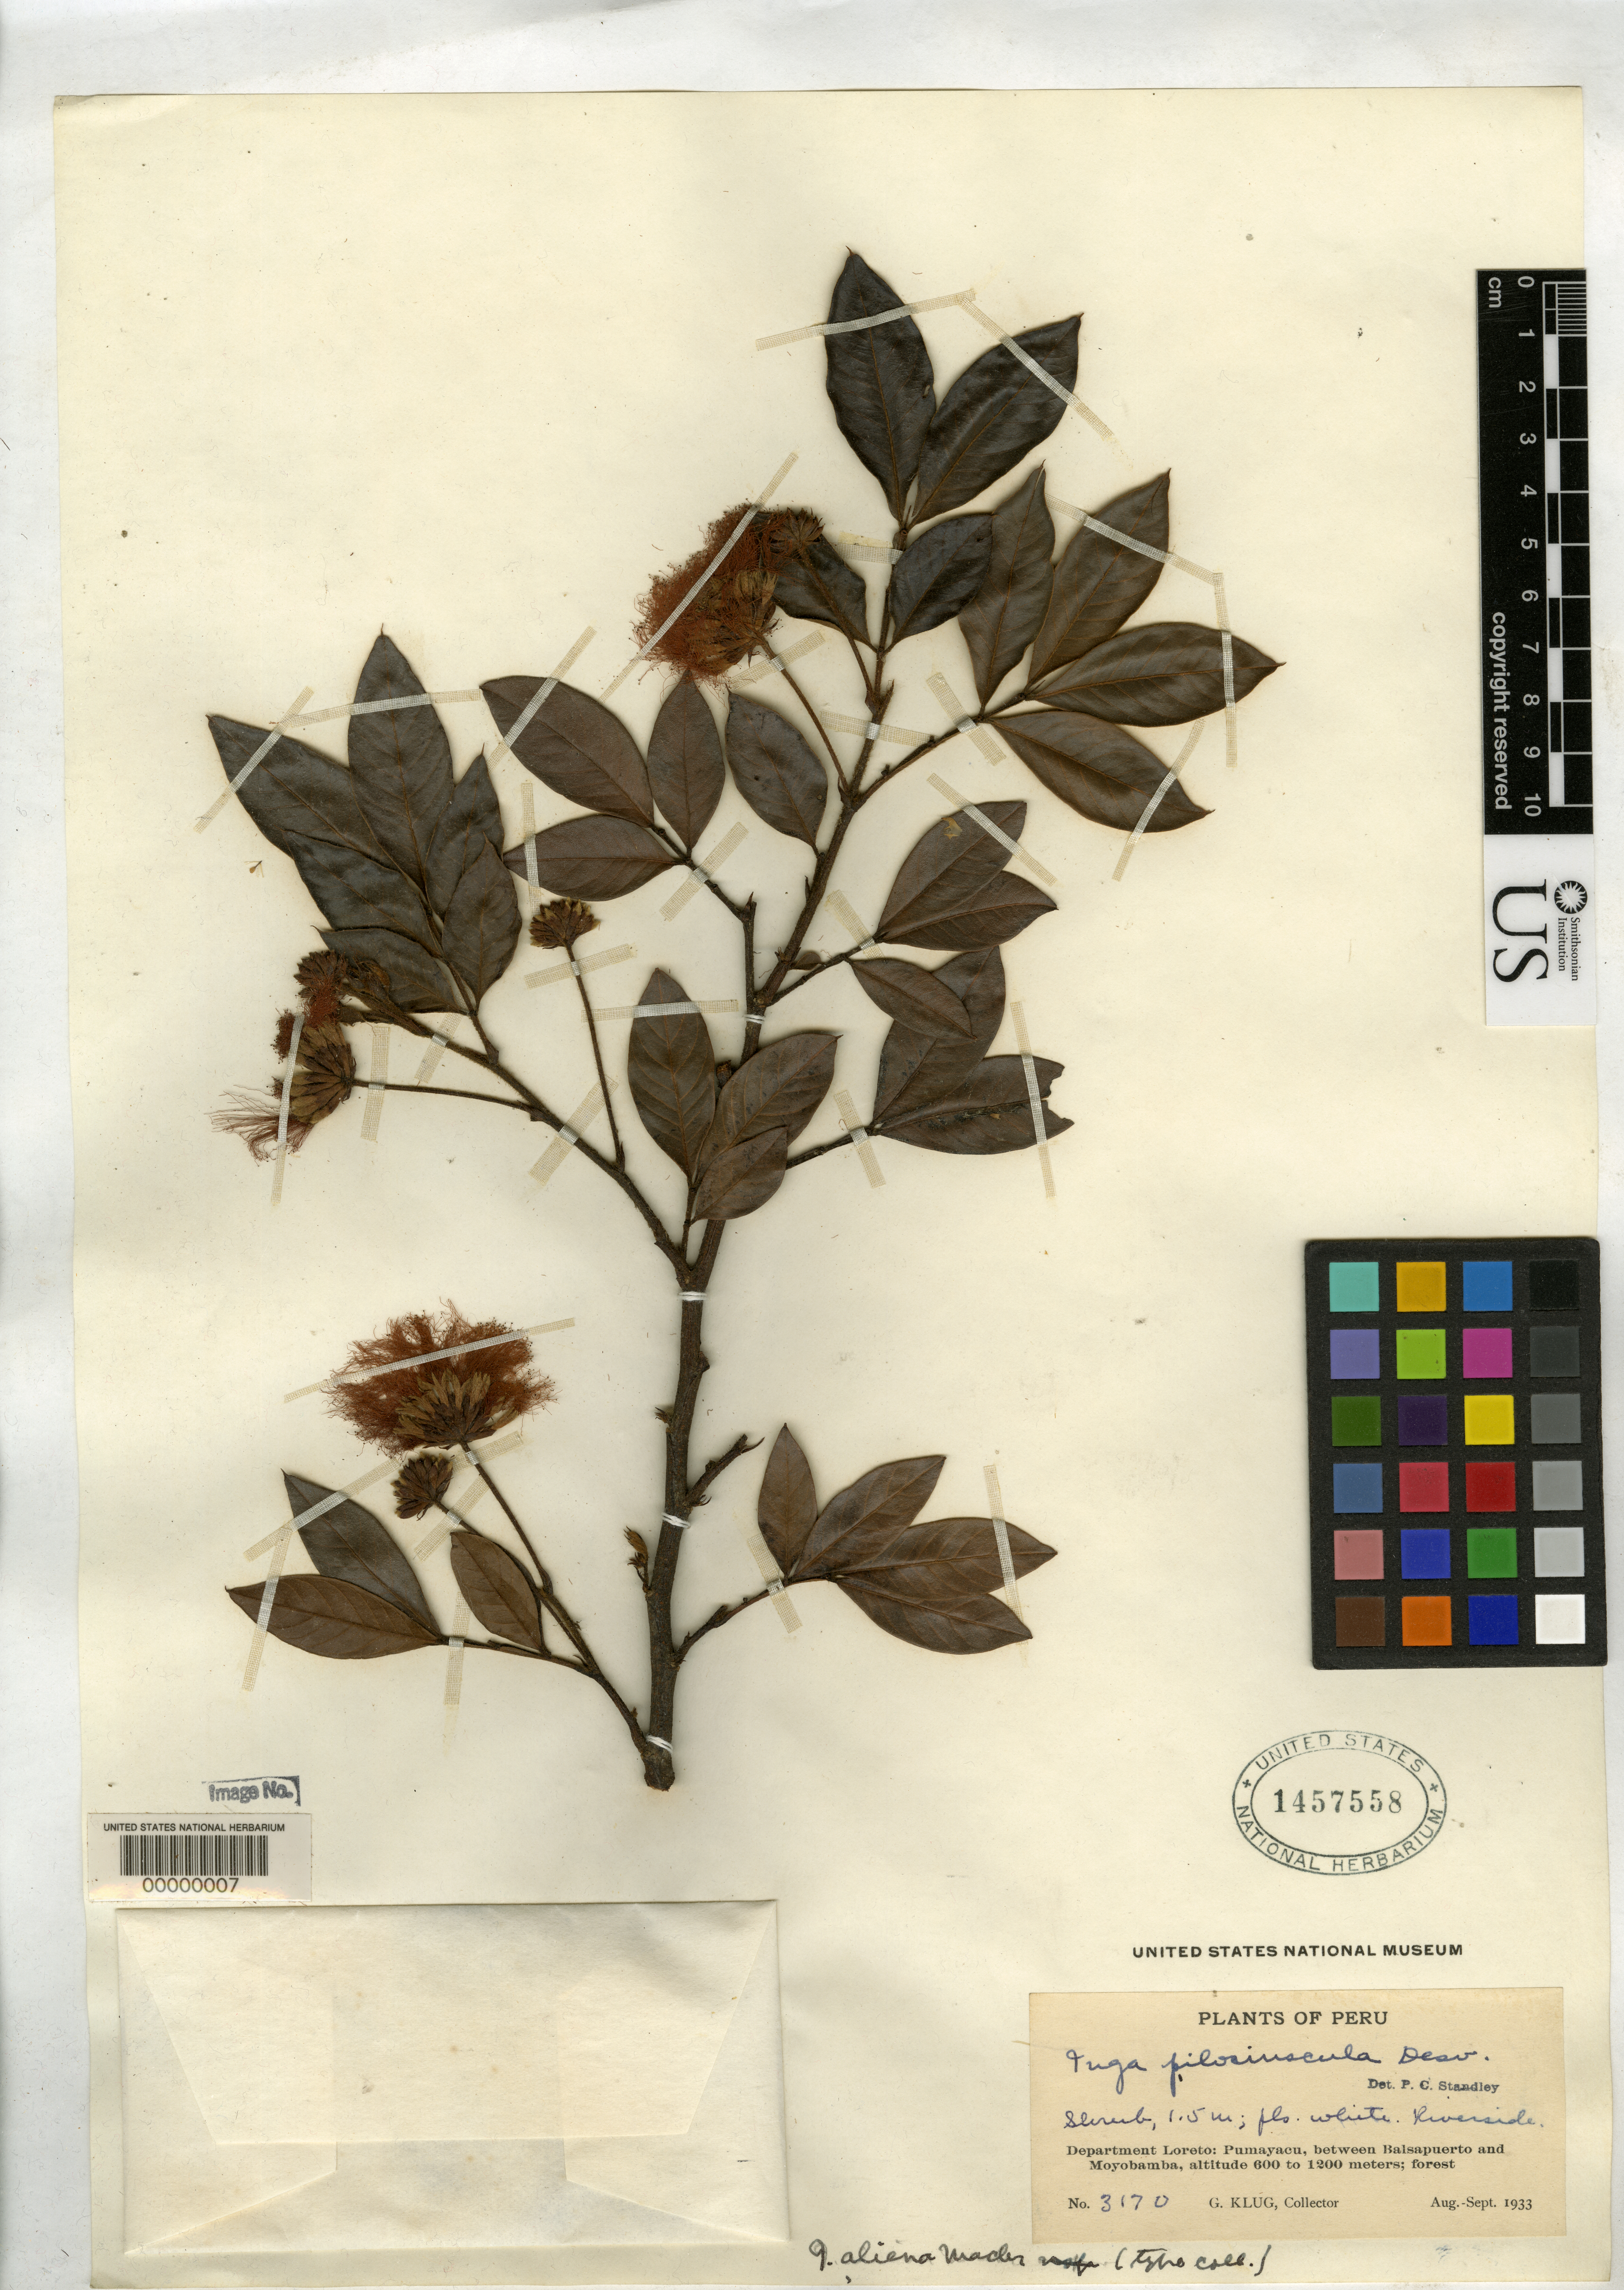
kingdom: Plantae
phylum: Tracheophyta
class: Magnoliopsida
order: Fabales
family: Fabaceae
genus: Inga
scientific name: Inga aliena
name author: J.F. Macbr.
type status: Isotype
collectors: G. Klug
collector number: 3170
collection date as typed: Aug 1933 to -- Sep 1933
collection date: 1933-08/1933-09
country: Peru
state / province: Loreto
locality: Pumayacu.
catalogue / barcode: US 1457558